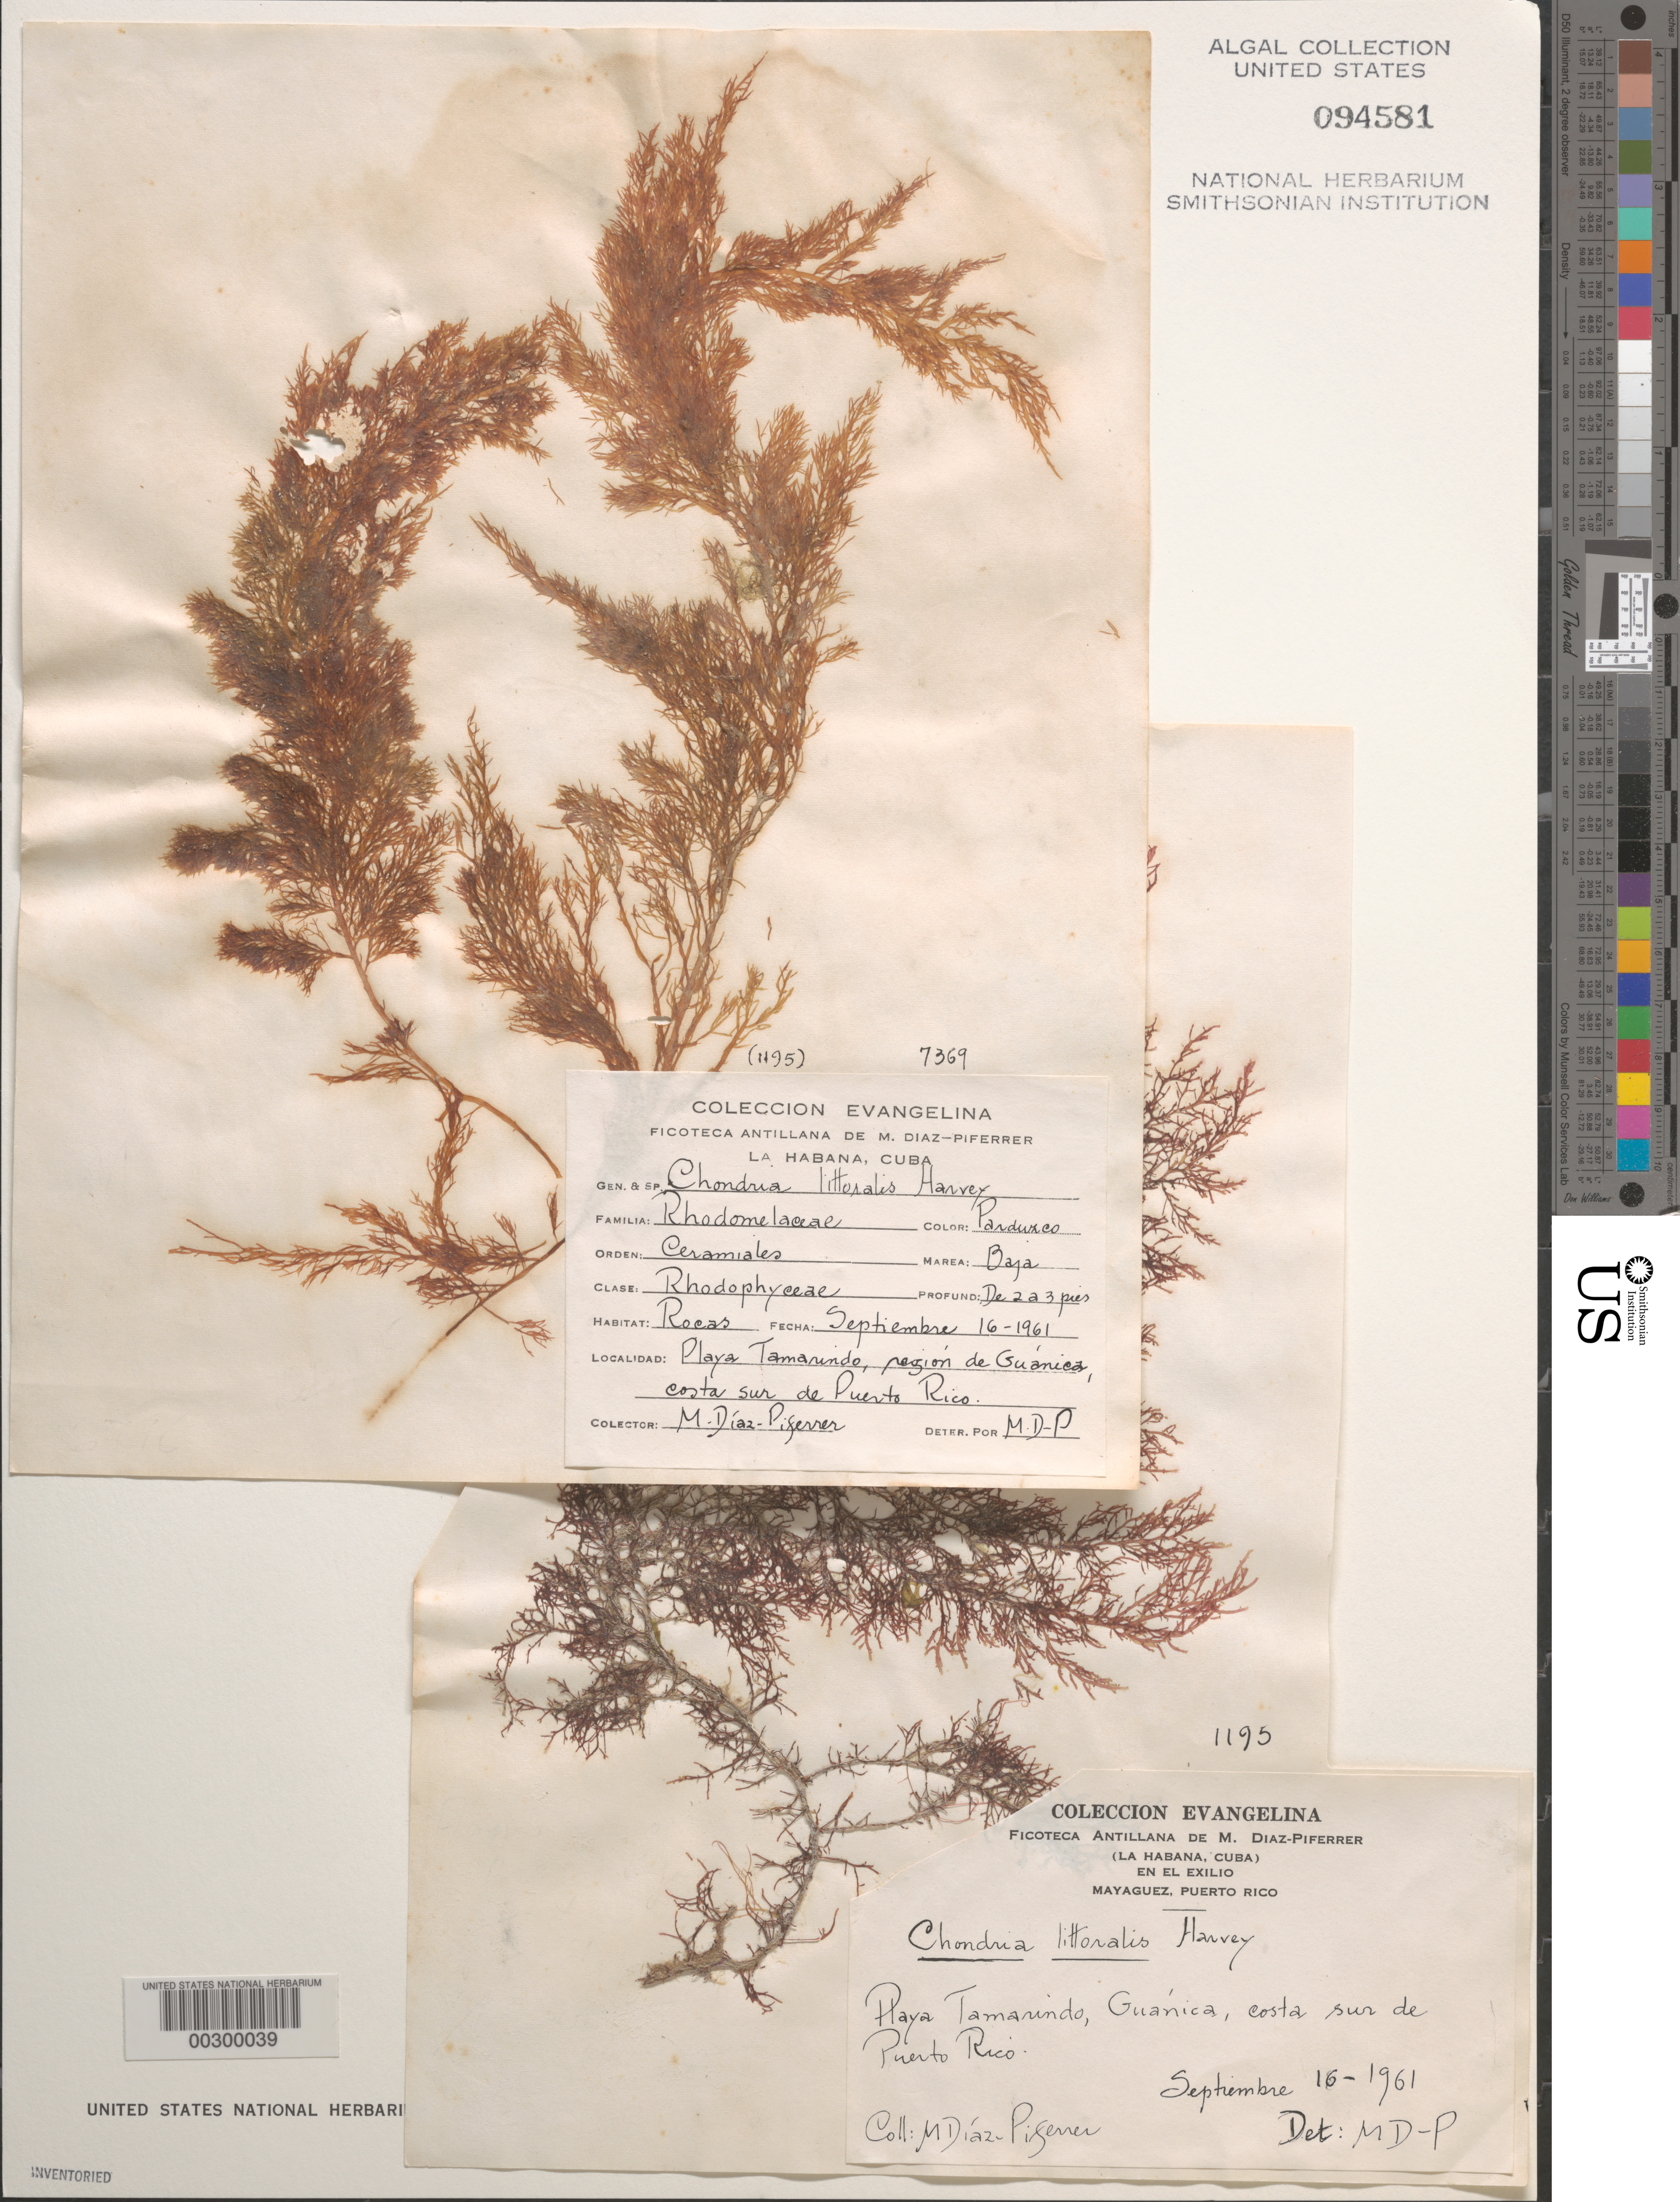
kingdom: Plantae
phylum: Rhodophyta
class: Florideophyceae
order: Ceramiales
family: Rhodomelaceae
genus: Chondria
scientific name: Chondria littoralis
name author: Harv.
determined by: Diaz-Piferrer, M.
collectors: M. Diaz-Piferrer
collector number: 7369 & 1195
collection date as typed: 16 Sep 1961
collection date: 1961-09-16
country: Puerto Rico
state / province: Guanica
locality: Playa tamarindo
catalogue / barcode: US 94581